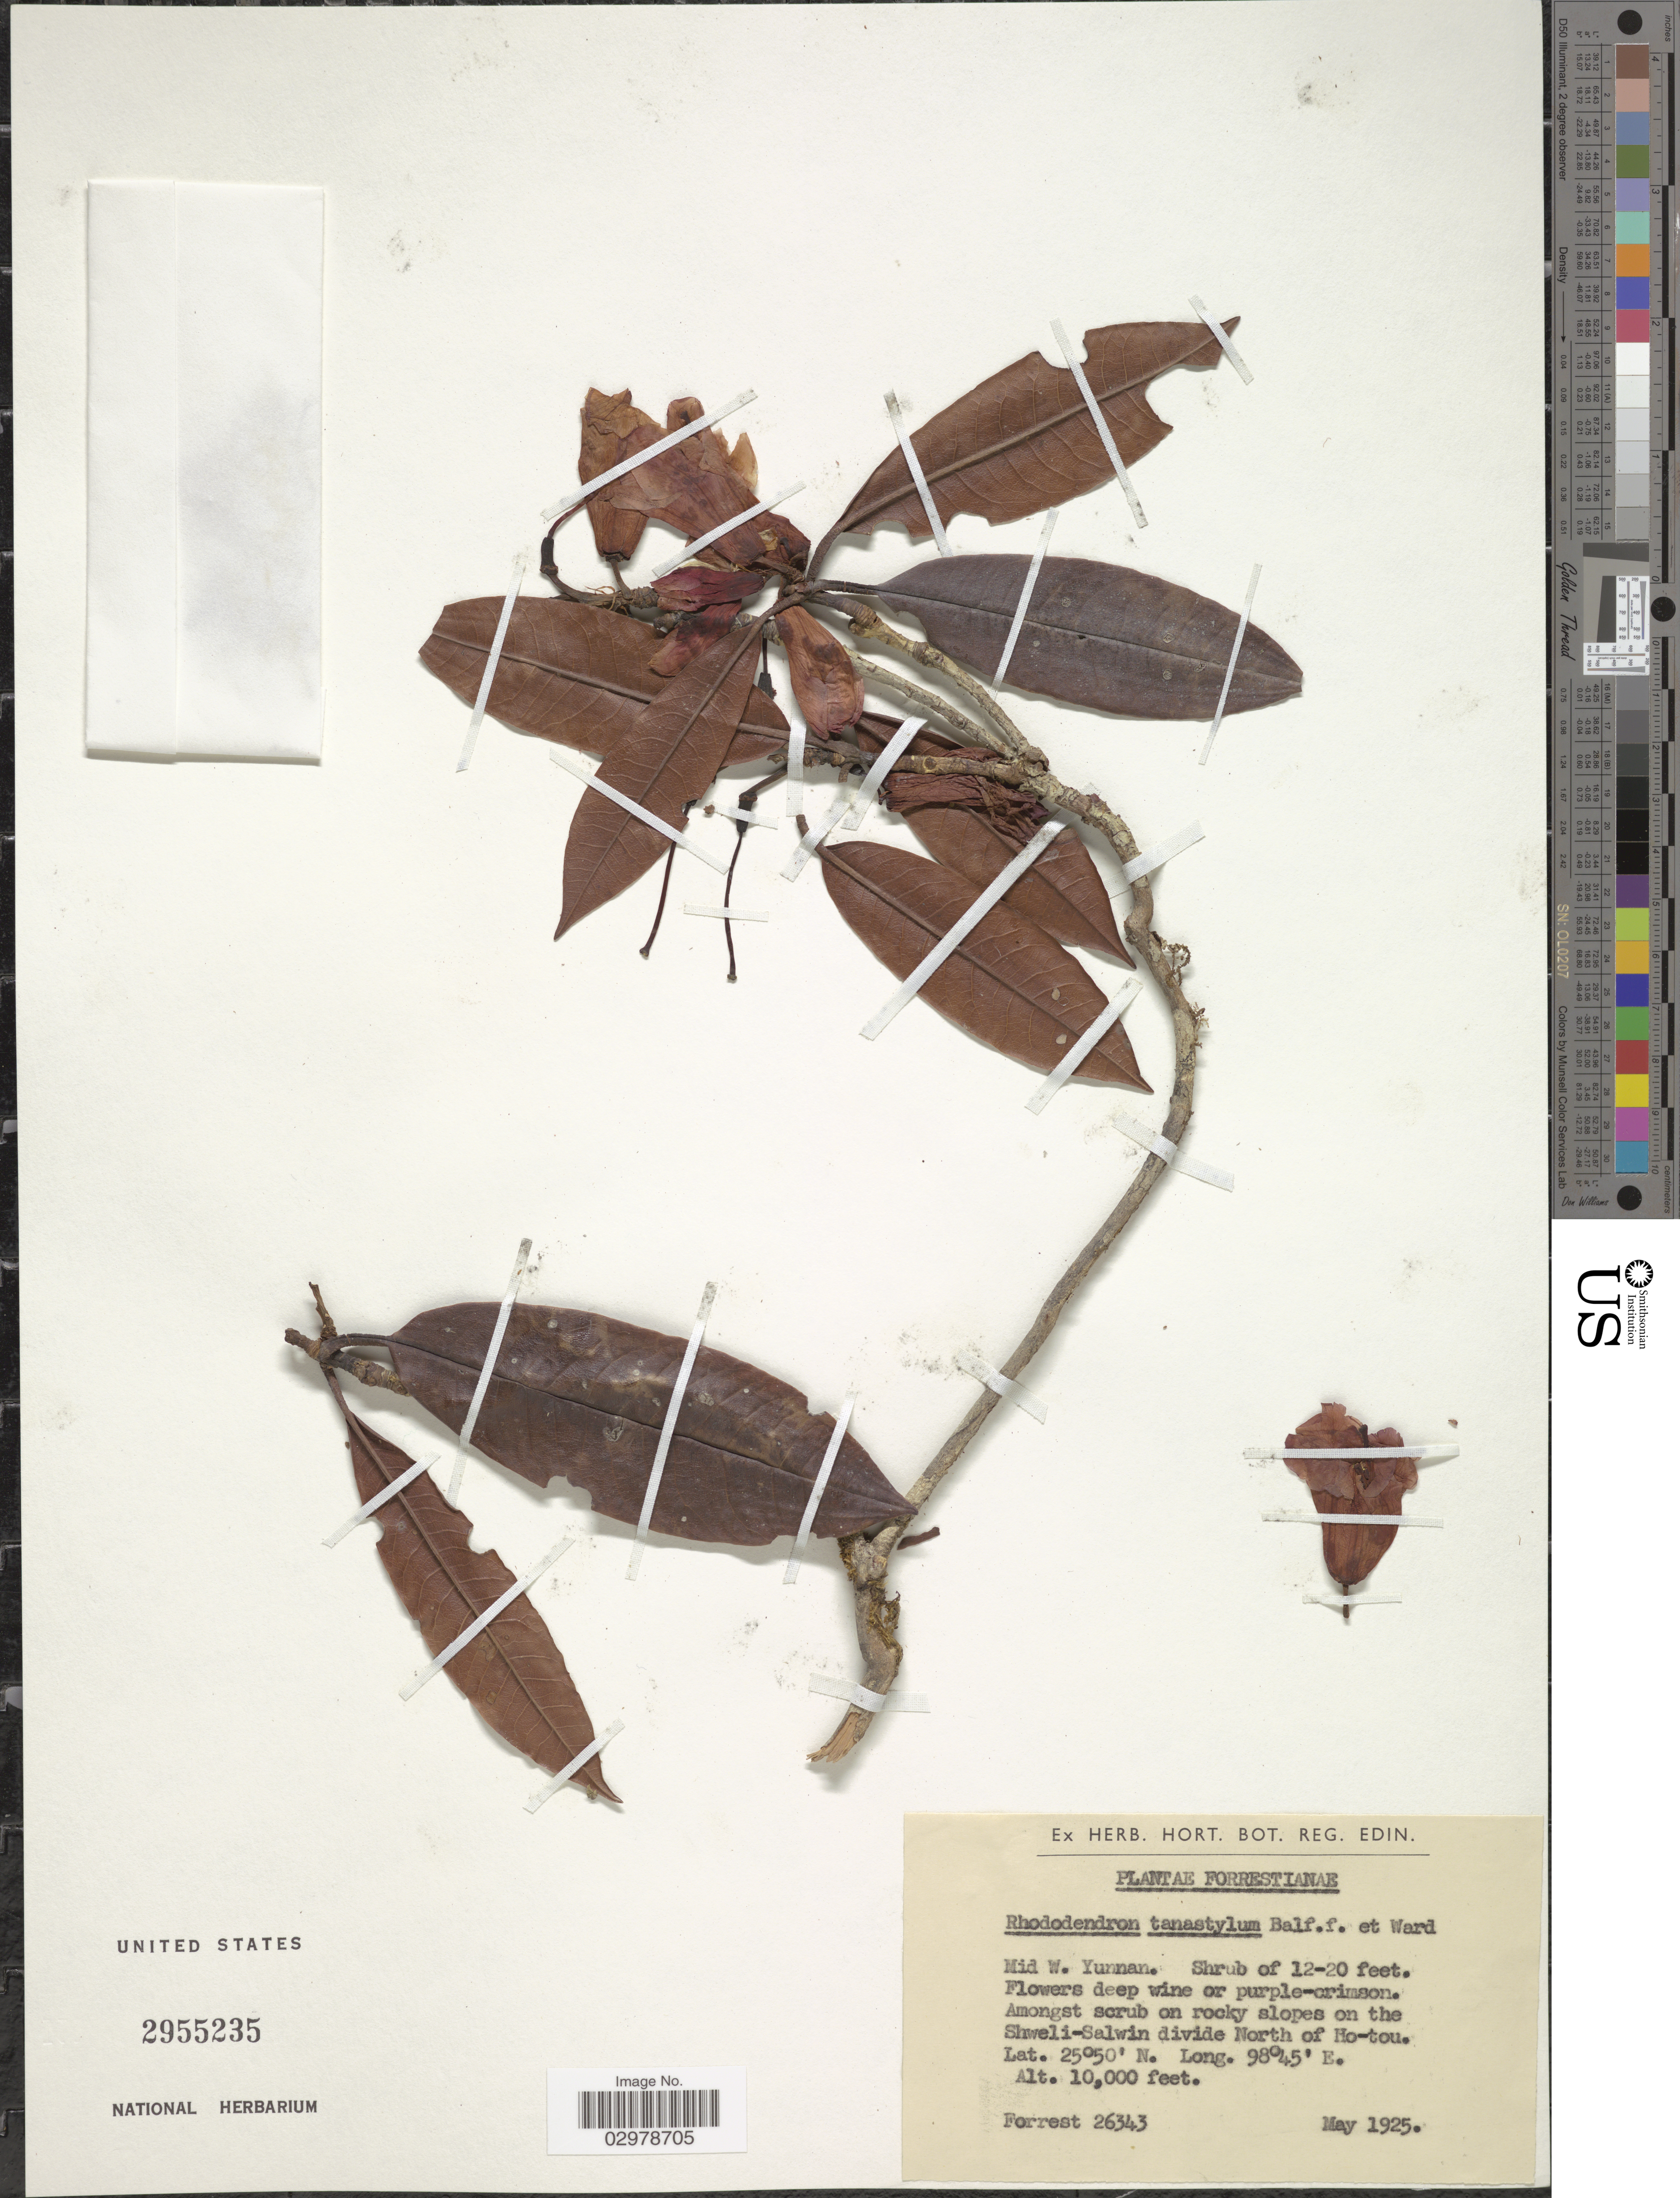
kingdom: Plantae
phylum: Tracheophyta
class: Magnoliopsida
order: Ericales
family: Ericaceae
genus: Rhododendron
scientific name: Rhododendron tanastylum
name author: Balf. f. & Kingdon-Ward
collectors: -. Forrest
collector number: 26343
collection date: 1925-05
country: China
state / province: Yunnan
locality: Mid W. Yunnan. On the Shweli-Salwin divide North of Ho-tou.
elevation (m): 3048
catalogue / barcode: US 2955235